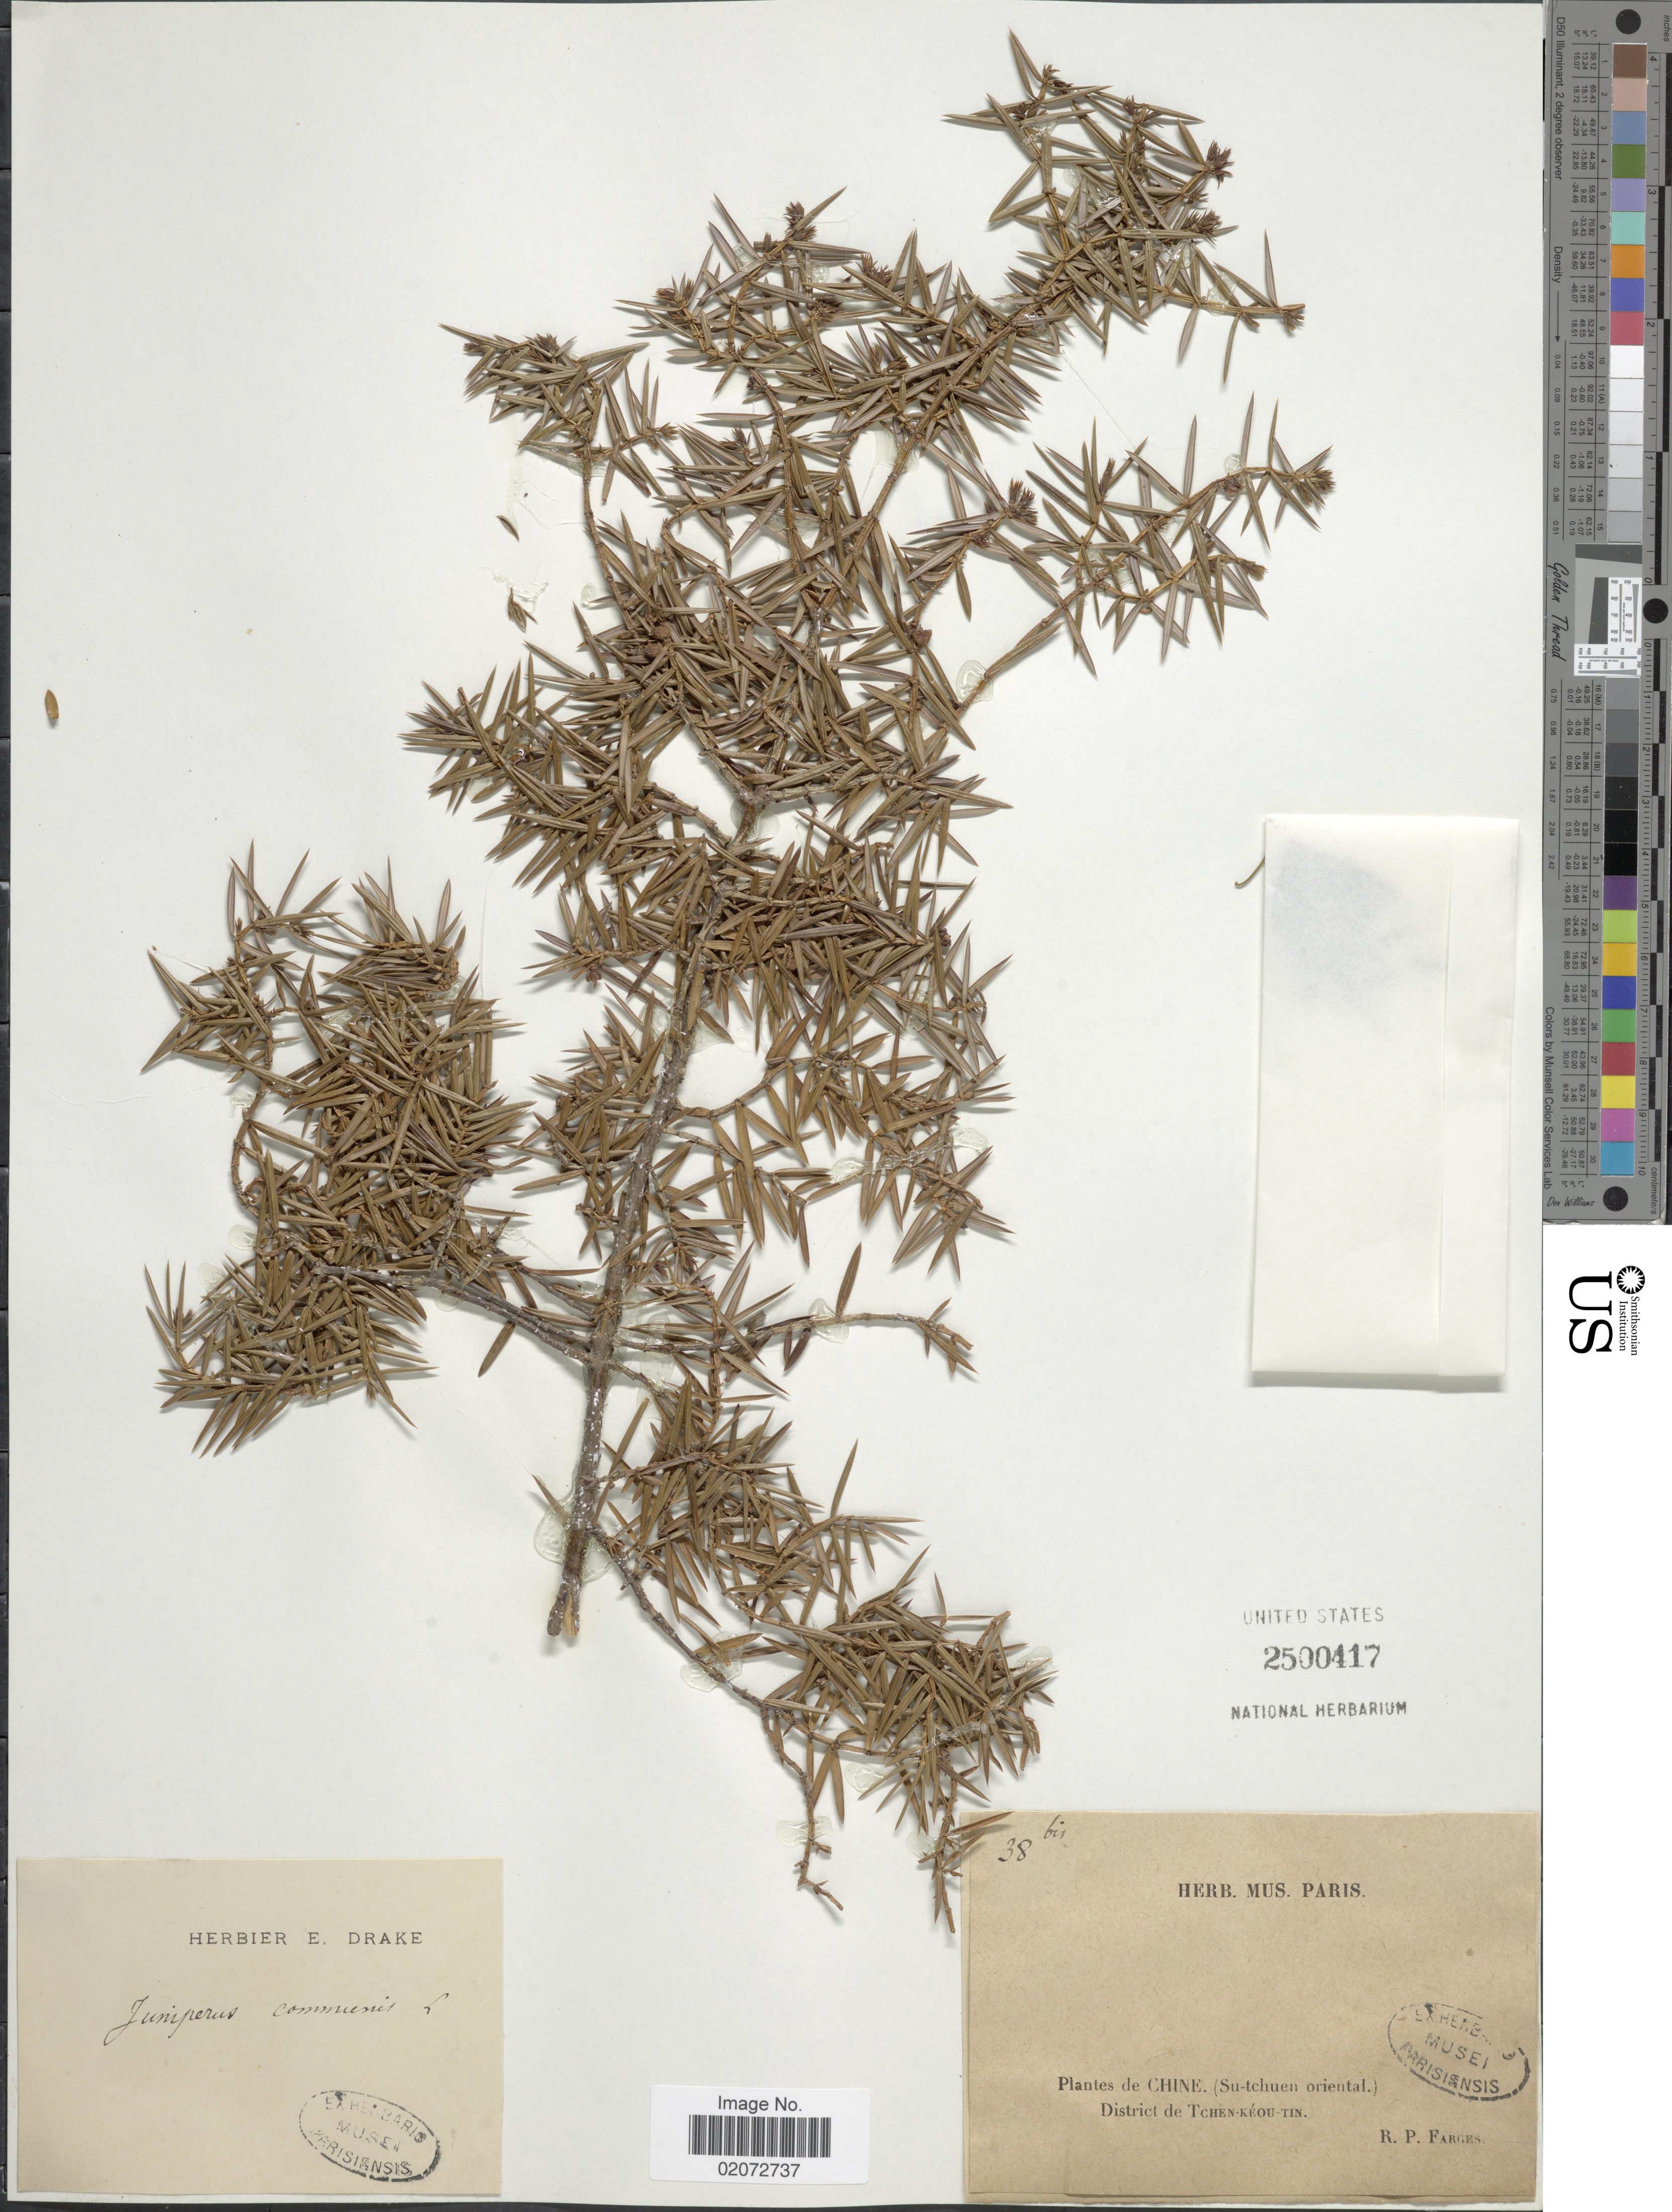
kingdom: Plantae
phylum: Tracheophyta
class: Pinopsida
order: Pinales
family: Cupressaceae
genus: Juniperus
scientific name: Juniperus communis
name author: L.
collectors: R. Farges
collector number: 38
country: China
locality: (Su-tchuen oriental) District de Tchen-Keou-Tin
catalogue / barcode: US 2500417